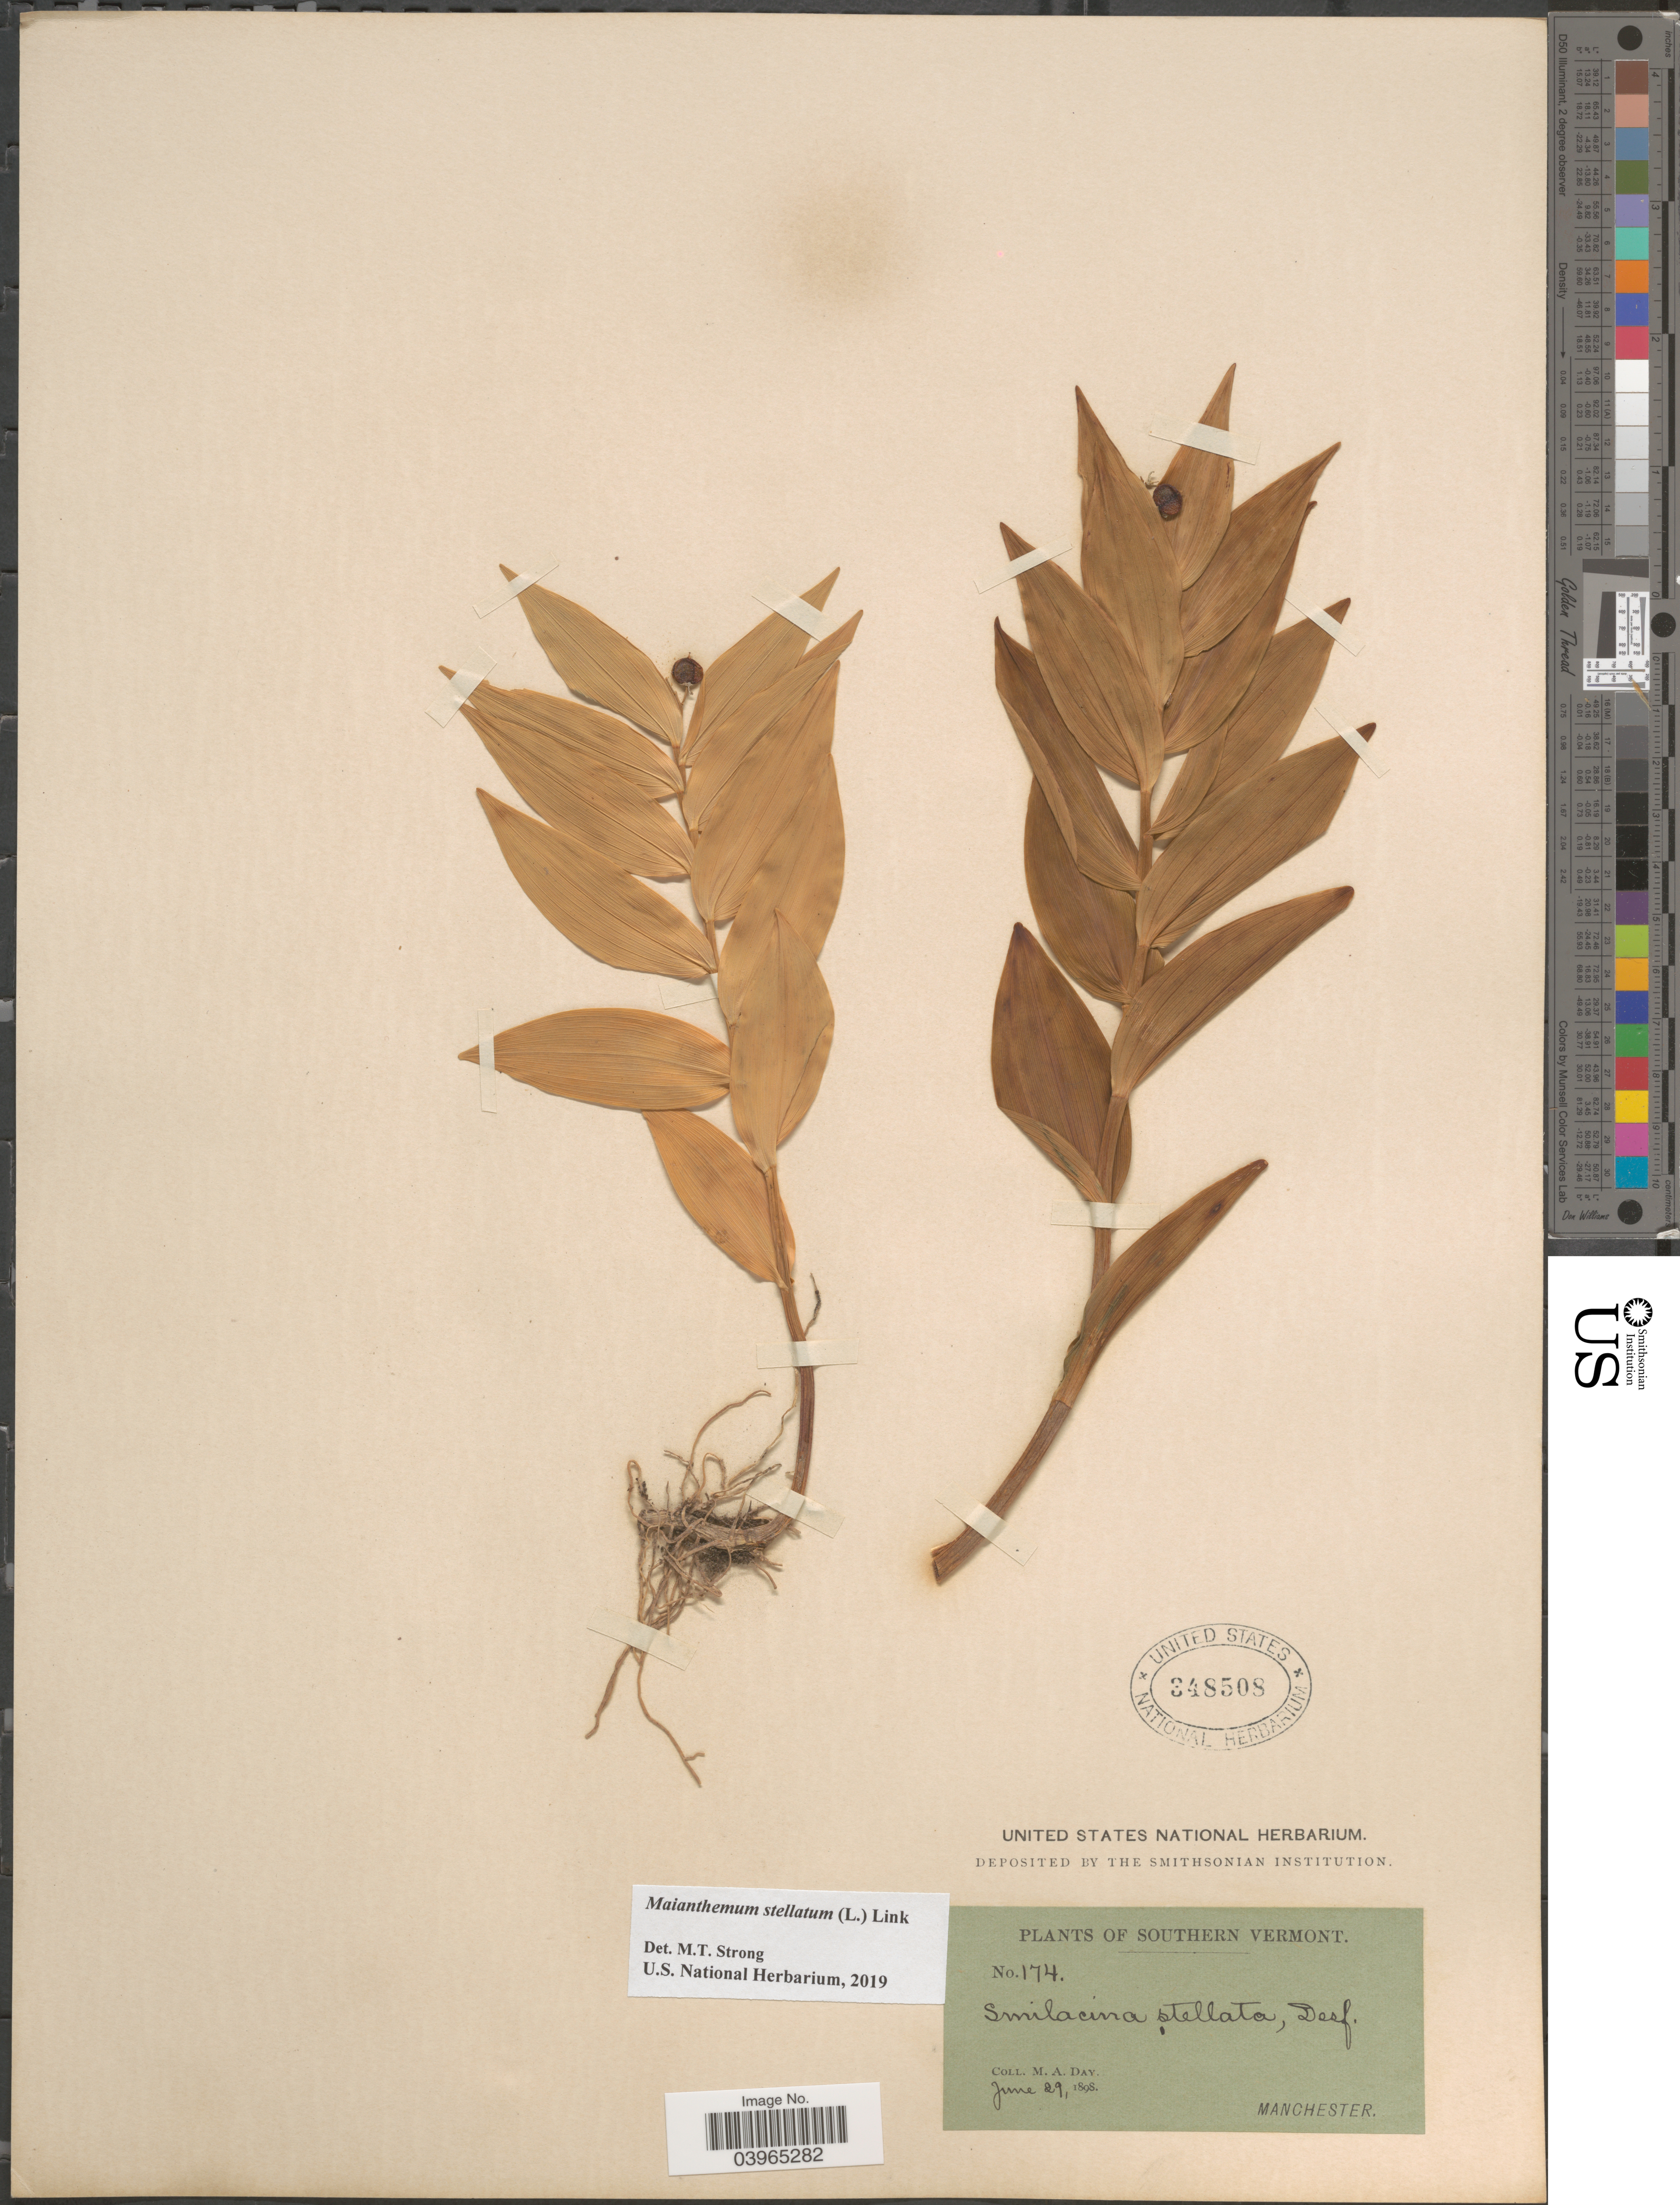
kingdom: Plantae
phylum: Tracheophyta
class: Liliopsida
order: Asparagales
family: Asparagaceae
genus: Maianthemum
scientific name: Maianthemum stellatum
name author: (L.) Link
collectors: M. Day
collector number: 174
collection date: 1898-06-29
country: United States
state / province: Vermont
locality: Southern Vermont. Manchester.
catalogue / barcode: US 348508